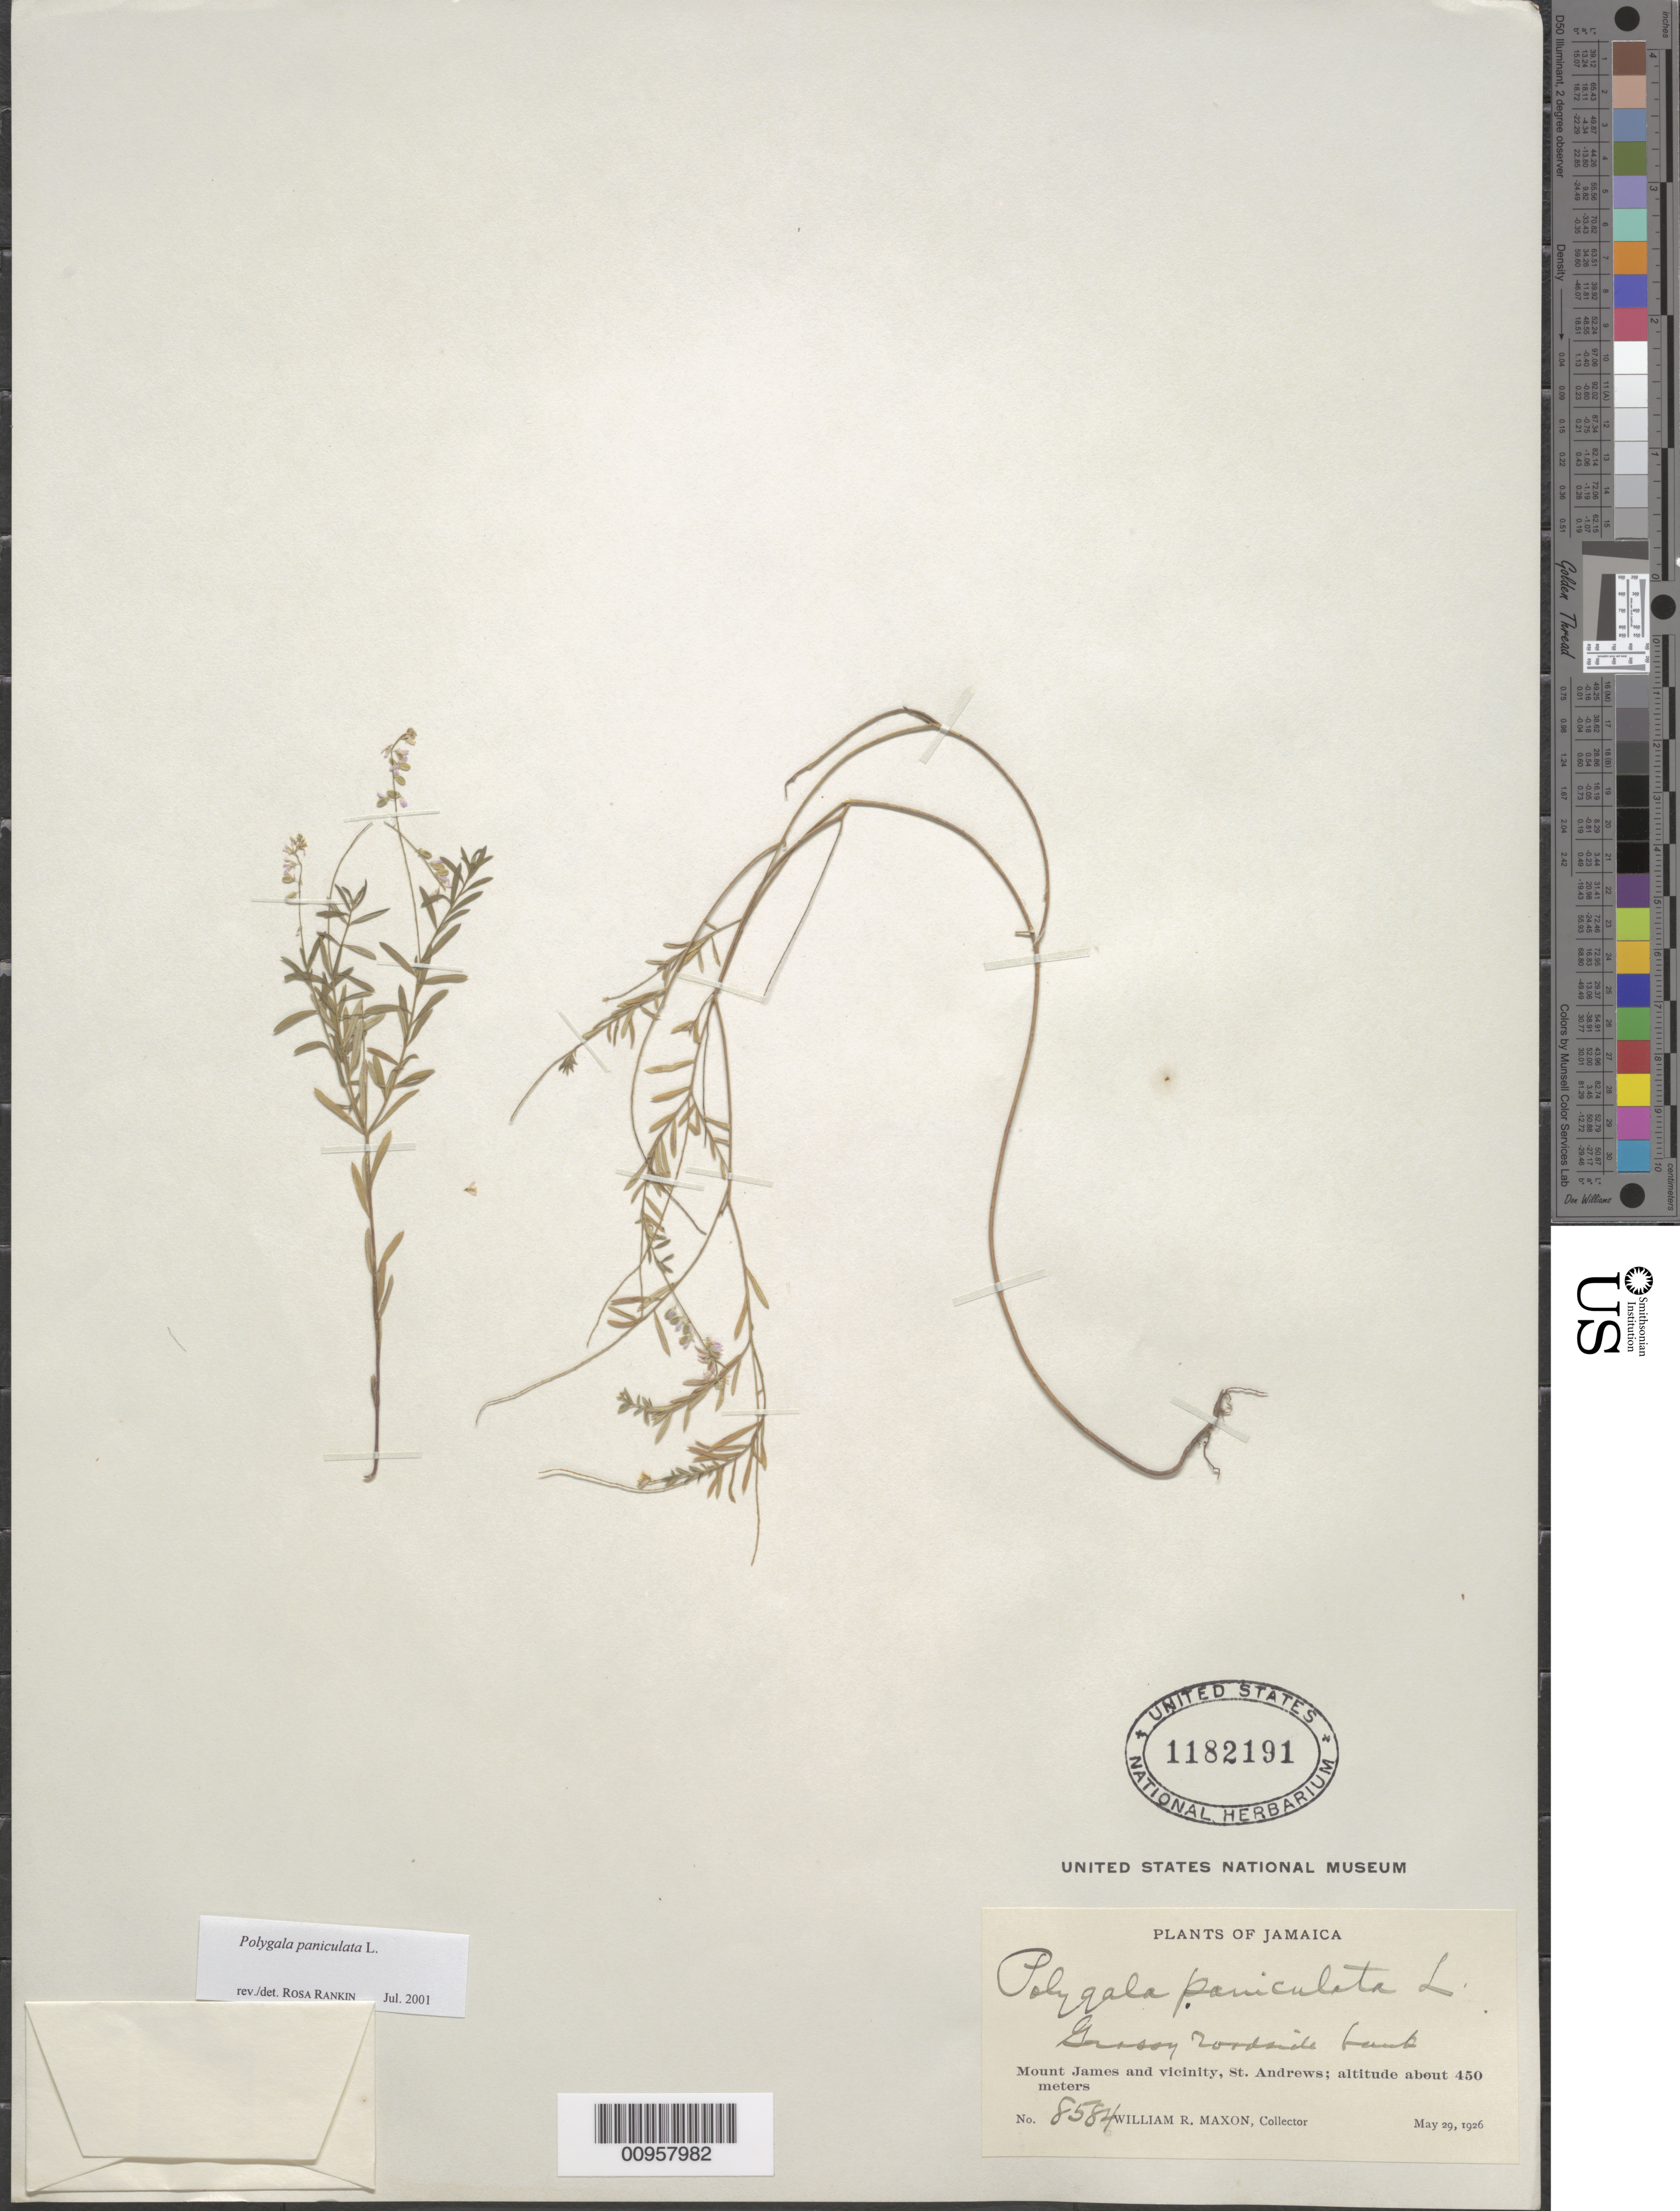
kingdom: Plantae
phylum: Tracheophyta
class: Magnoliopsida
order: Fabales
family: Polygalaceae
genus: Polygala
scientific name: Polygala paniculata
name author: L.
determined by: Rankin Rodriguez, Rosa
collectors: W. R. Maxon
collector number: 8584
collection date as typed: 29 May 1926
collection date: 1926-05-29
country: Jamaica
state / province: Saint Andrew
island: Jamaica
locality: Mount James and vicinity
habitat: Grassy roadside bank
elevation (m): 450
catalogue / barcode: US 1182191